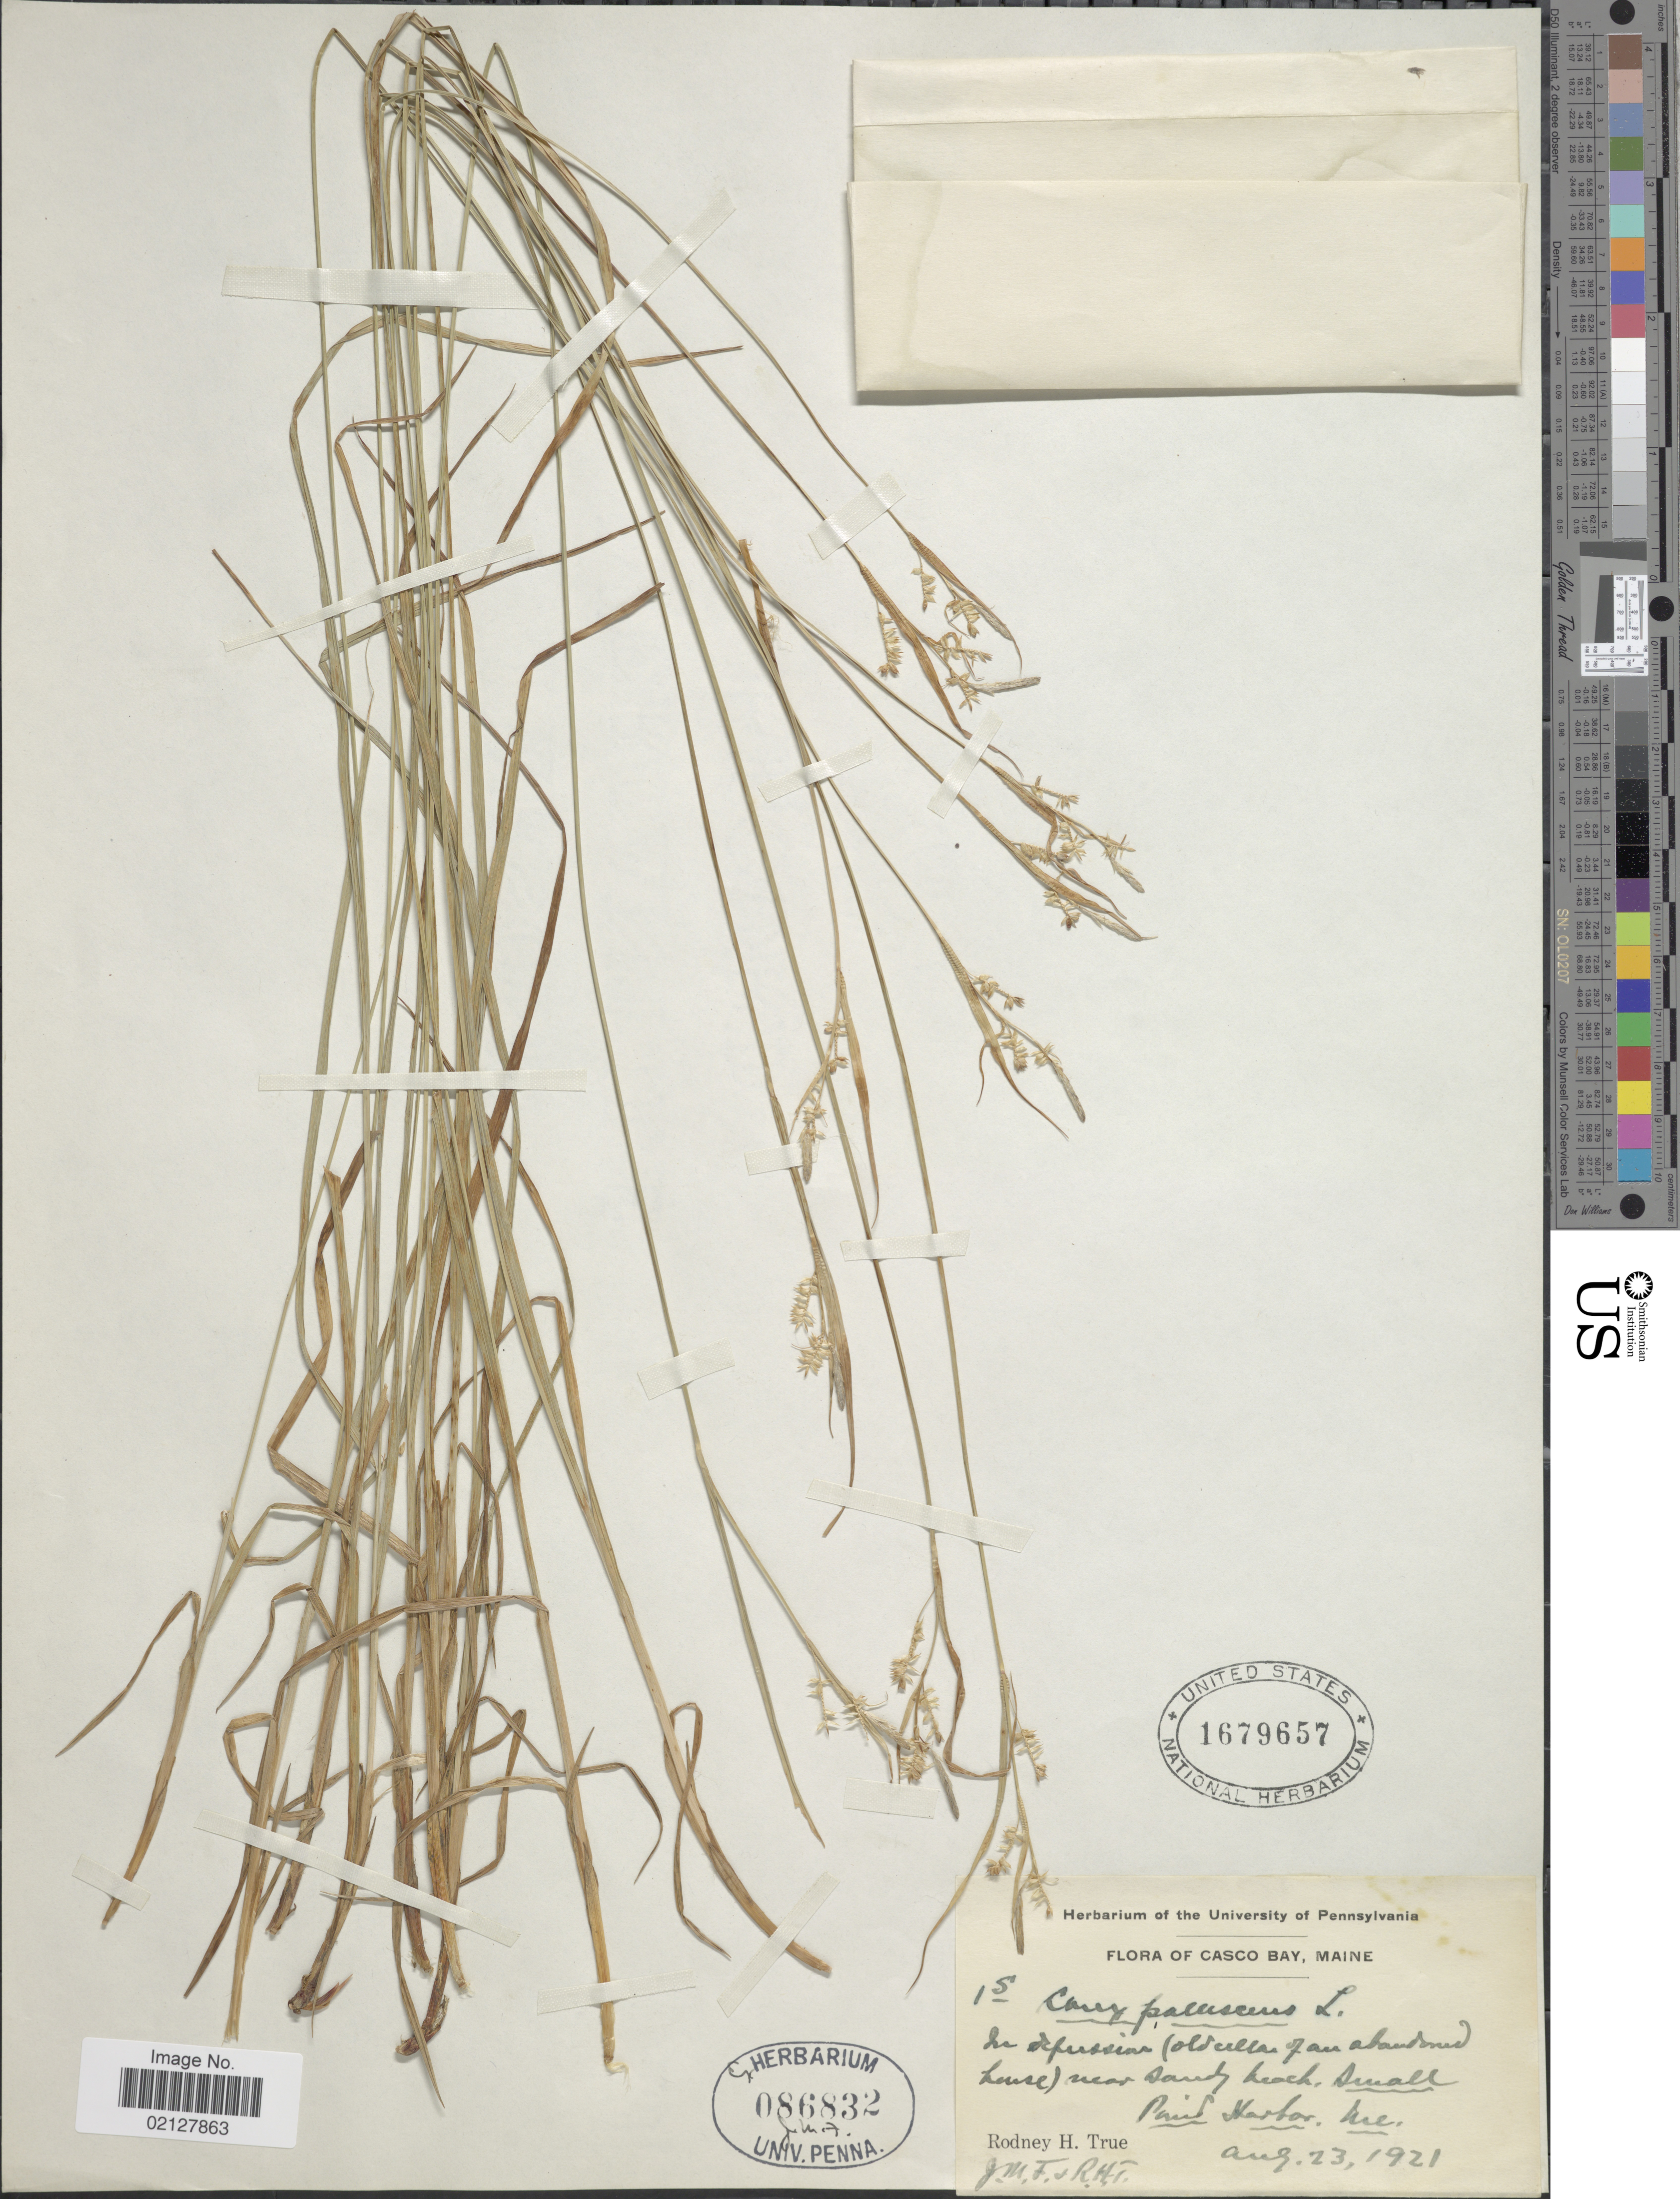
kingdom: Plantae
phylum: Tracheophyta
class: Liliopsida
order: Poales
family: Cyperaceae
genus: Carex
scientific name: Carex pallescens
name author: L.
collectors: R. H. True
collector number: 15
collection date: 1921-08-23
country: United States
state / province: Maine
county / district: Cumberland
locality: Casco Bay, near sandy beach, Small Pond Harbor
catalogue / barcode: US 1679657